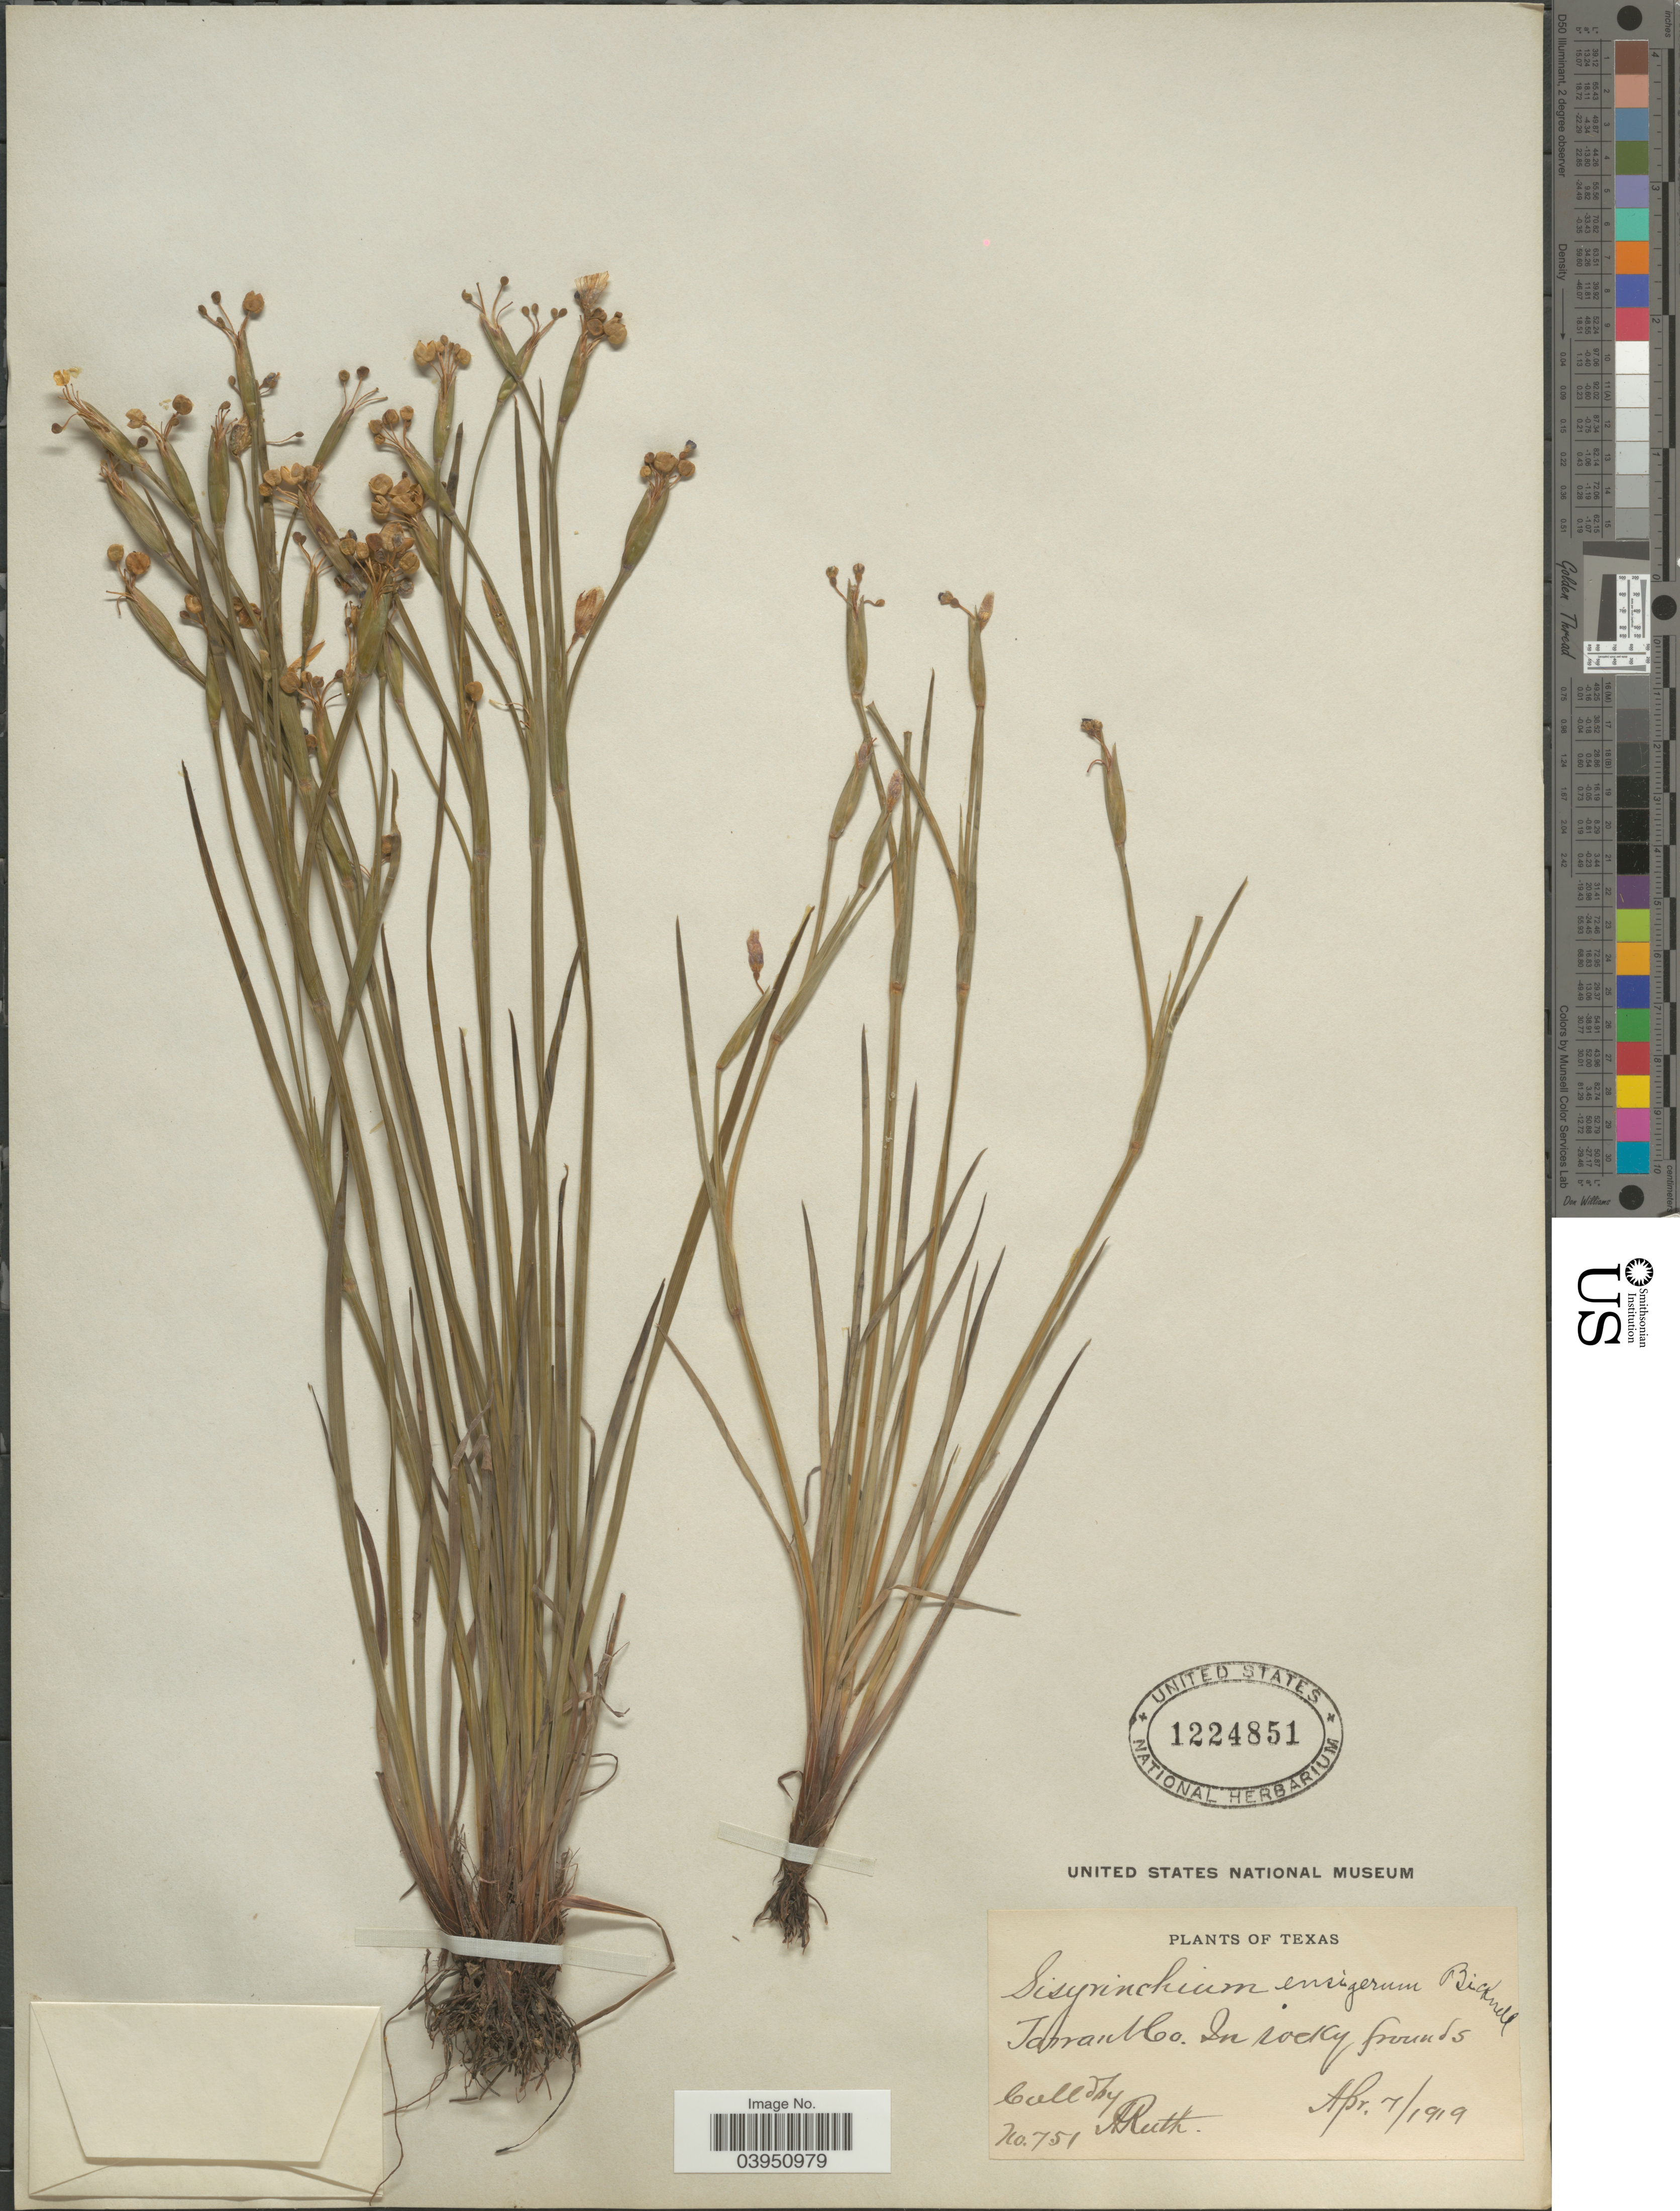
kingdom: Plantae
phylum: Tracheophyta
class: Liliopsida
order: Asparagales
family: Iridaceae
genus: Sisyrinchium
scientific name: Sisyrinchium ensigerum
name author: E.P. Bicknell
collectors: A. Ruth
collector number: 751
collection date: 1919-04-07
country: United States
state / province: Texas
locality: Tarrant Co.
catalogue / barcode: US 1224851